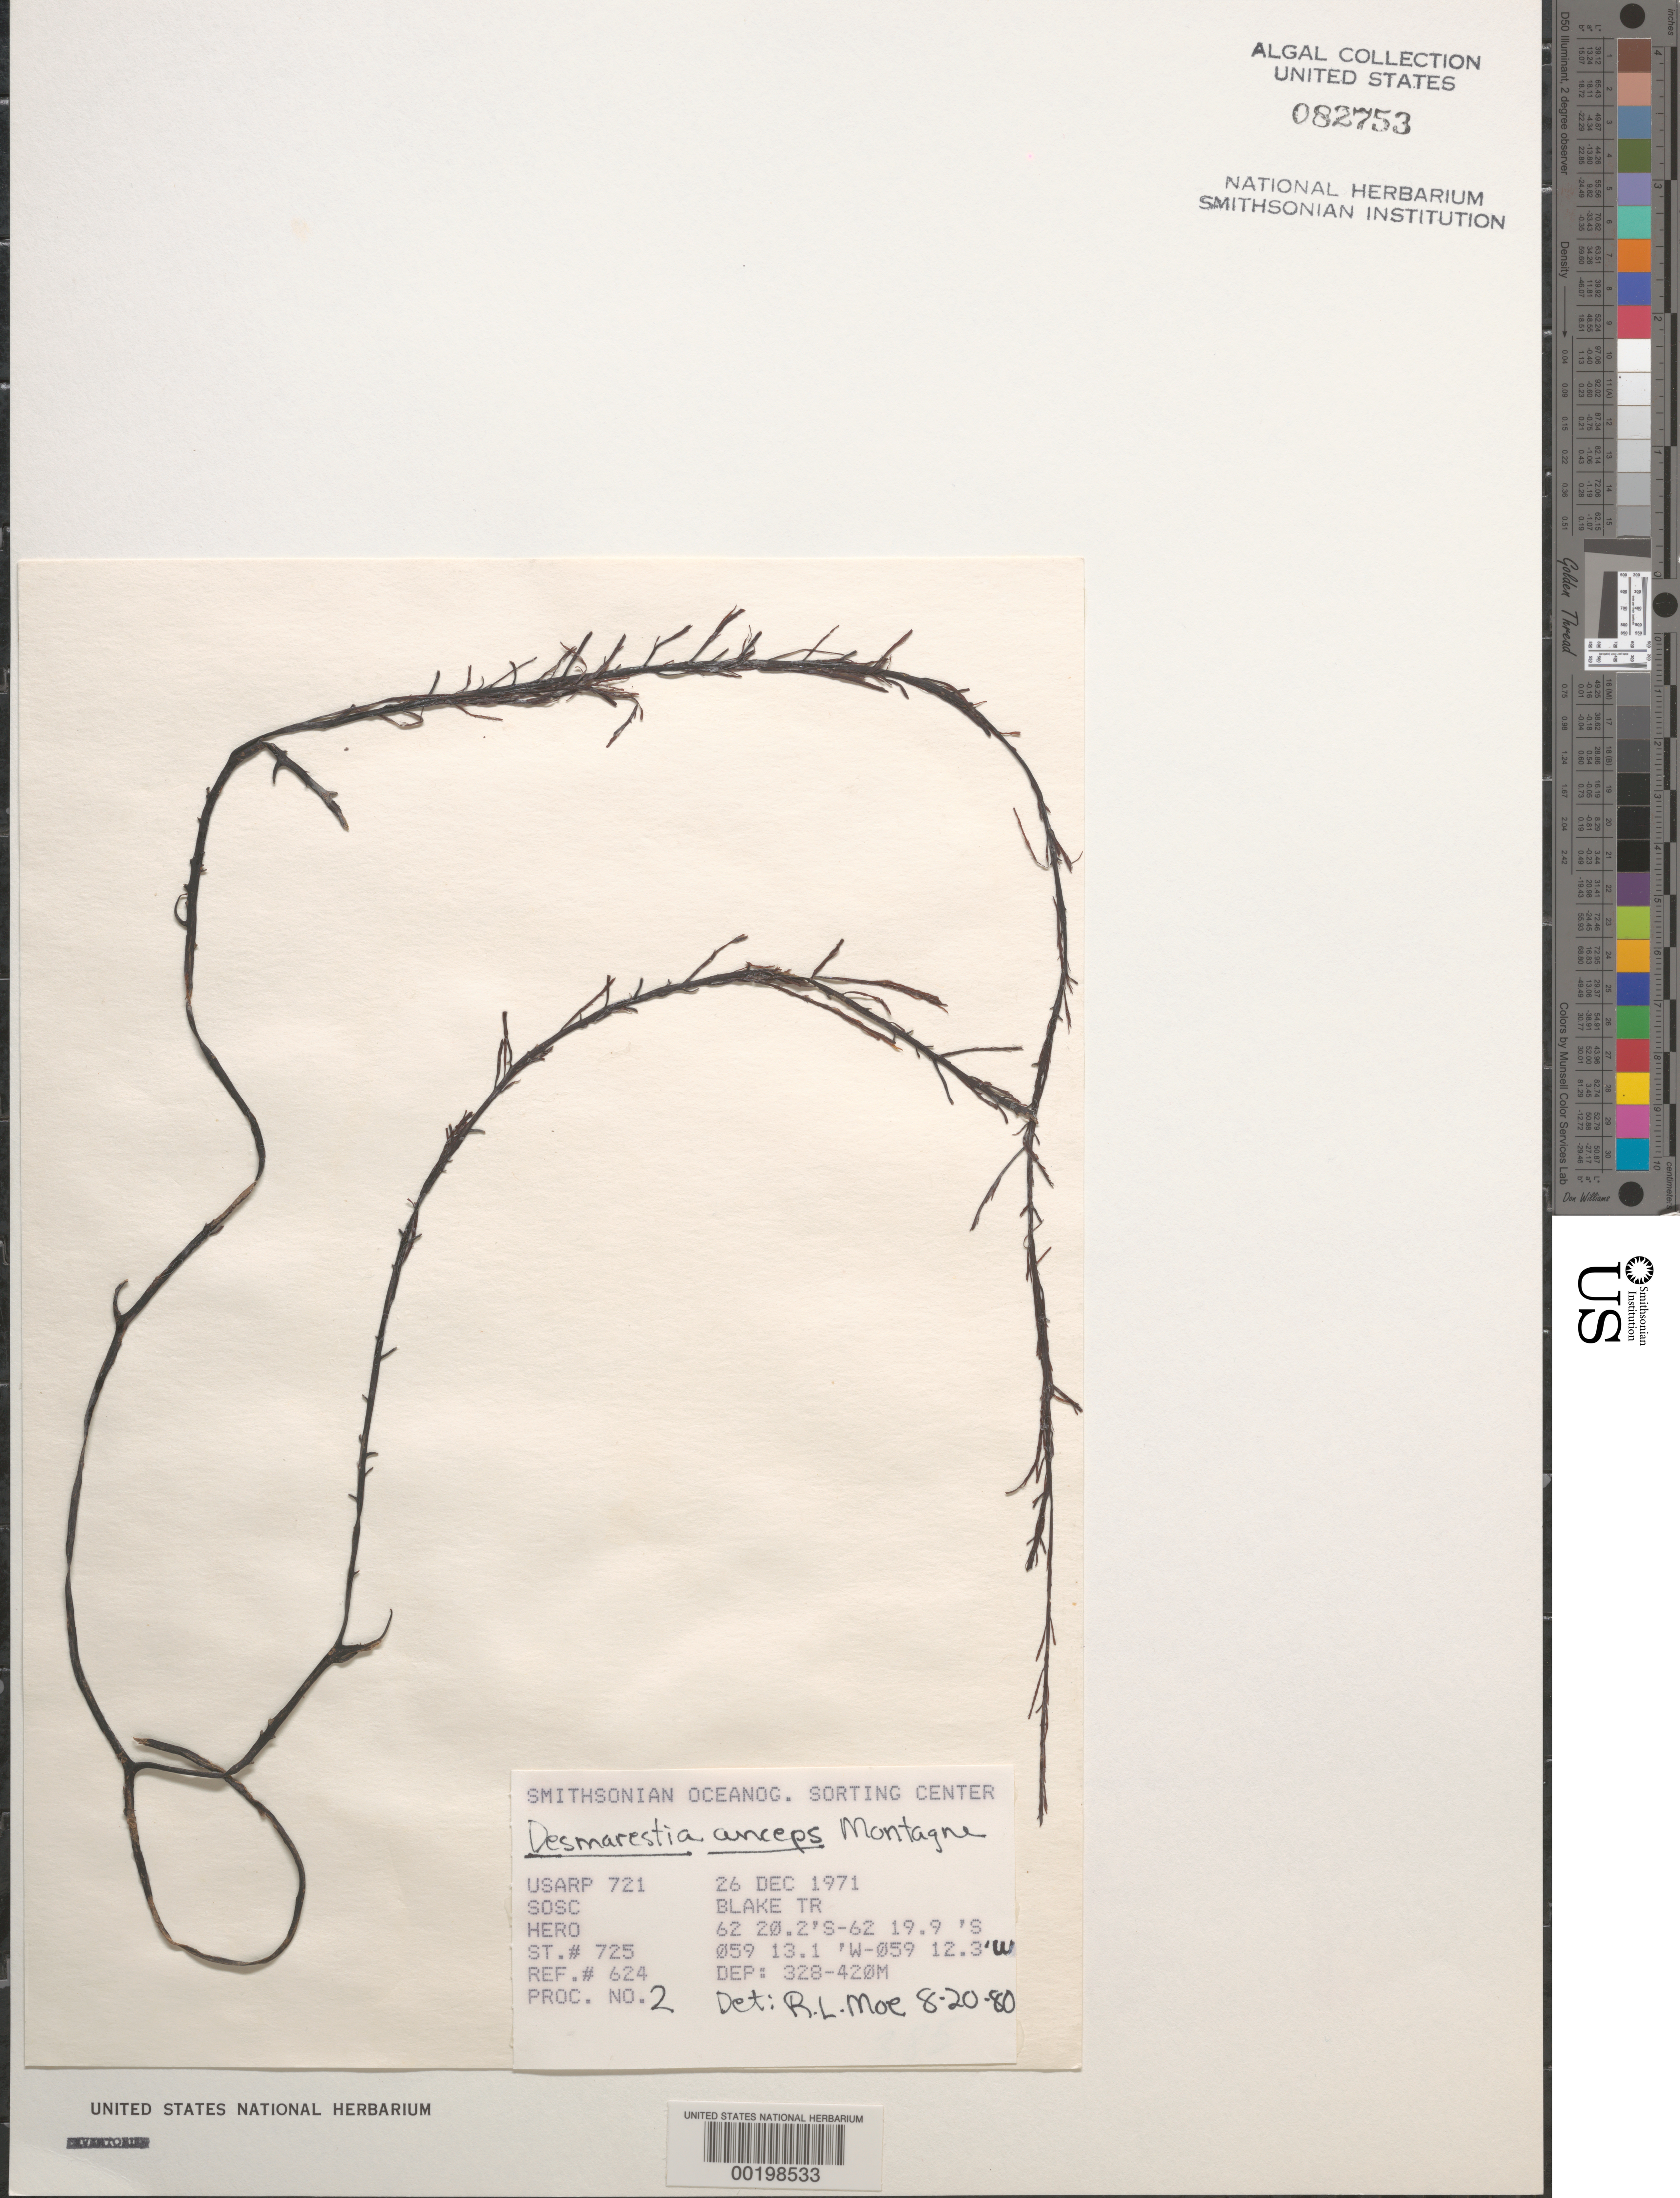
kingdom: Chromista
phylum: Ochrophyta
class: Phaeophyceae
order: Desmarestiales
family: Desmarestiaceae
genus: Desmarestia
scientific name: Desmarestia anceps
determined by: Moe, R. L.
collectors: SOSC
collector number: Station 725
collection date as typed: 26 Dec 1971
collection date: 1971-12-26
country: Antarctica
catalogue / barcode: US 82753